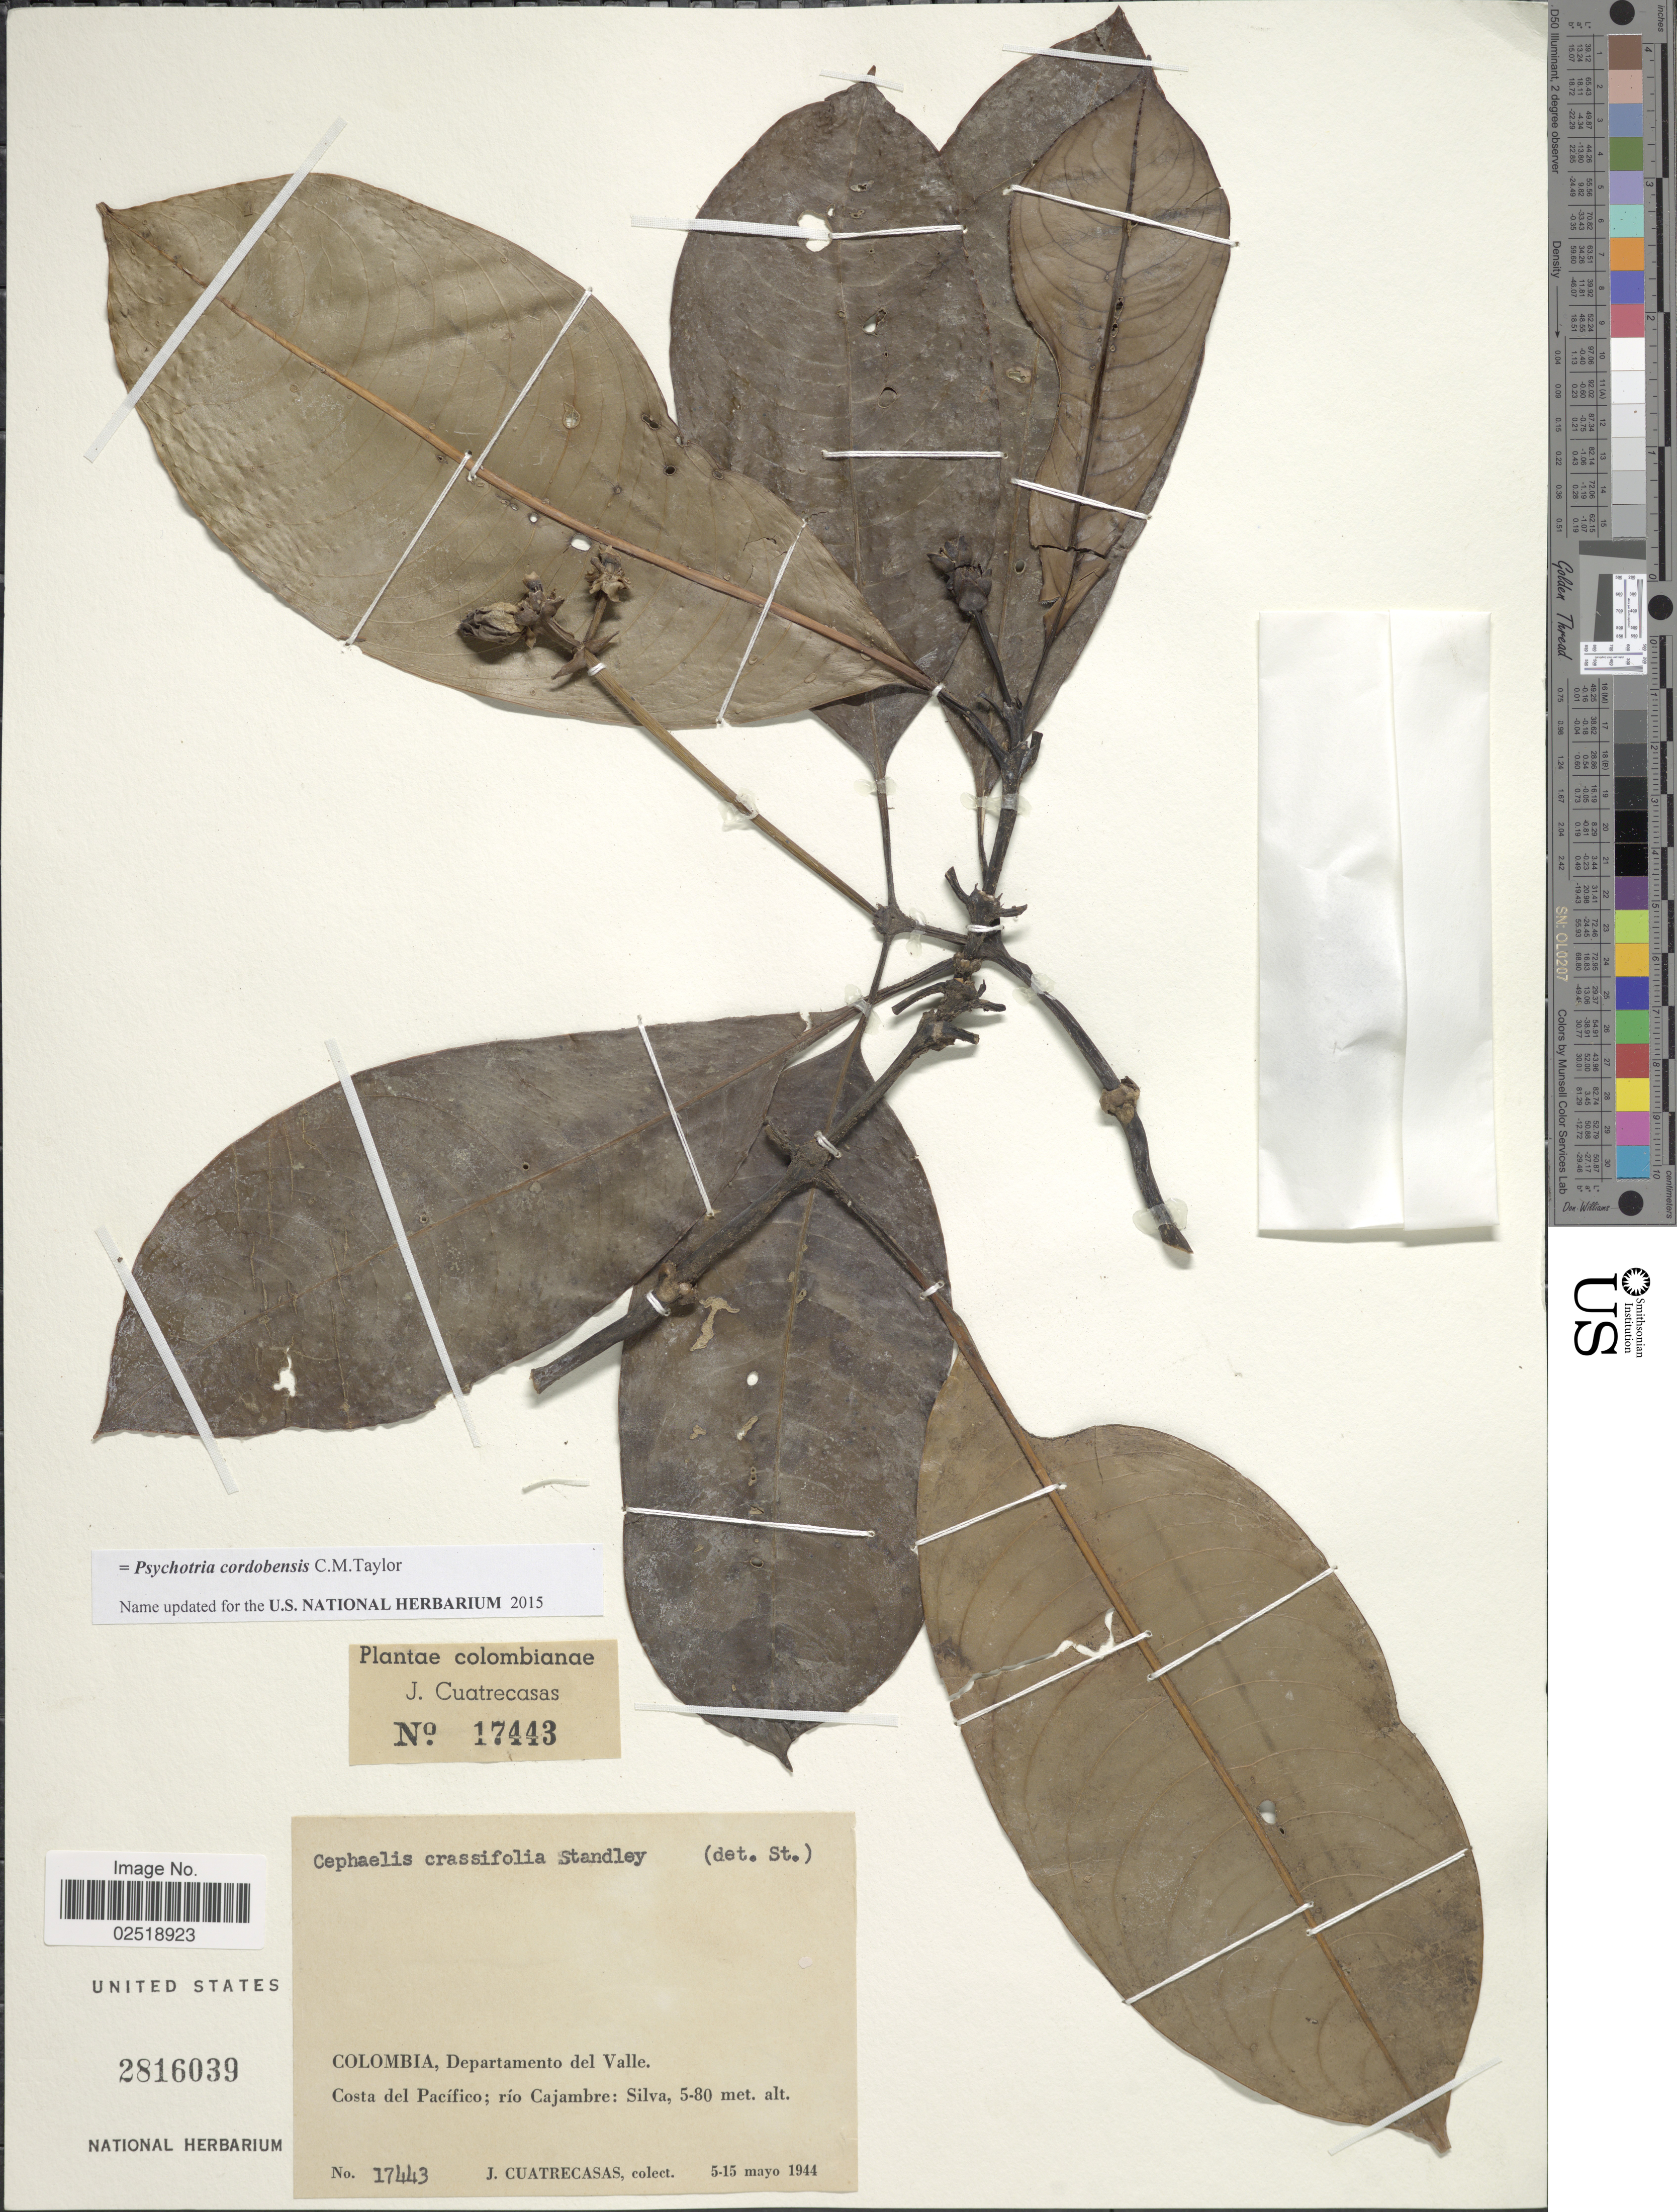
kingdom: Plantae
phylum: Tracheophyta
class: Magnoliopsida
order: Gentianales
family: Rubiaceae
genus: Psychotria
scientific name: Psychotria cordobensis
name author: C.M. Taylor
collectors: J. Cuatrecasas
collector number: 17443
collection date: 1944-05-05/1944-05-15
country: Colombia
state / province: Valle del Cauca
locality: Departamento del Valle, Costa del Pacífico; río Cajambre: Silva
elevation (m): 5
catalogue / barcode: US 2816039